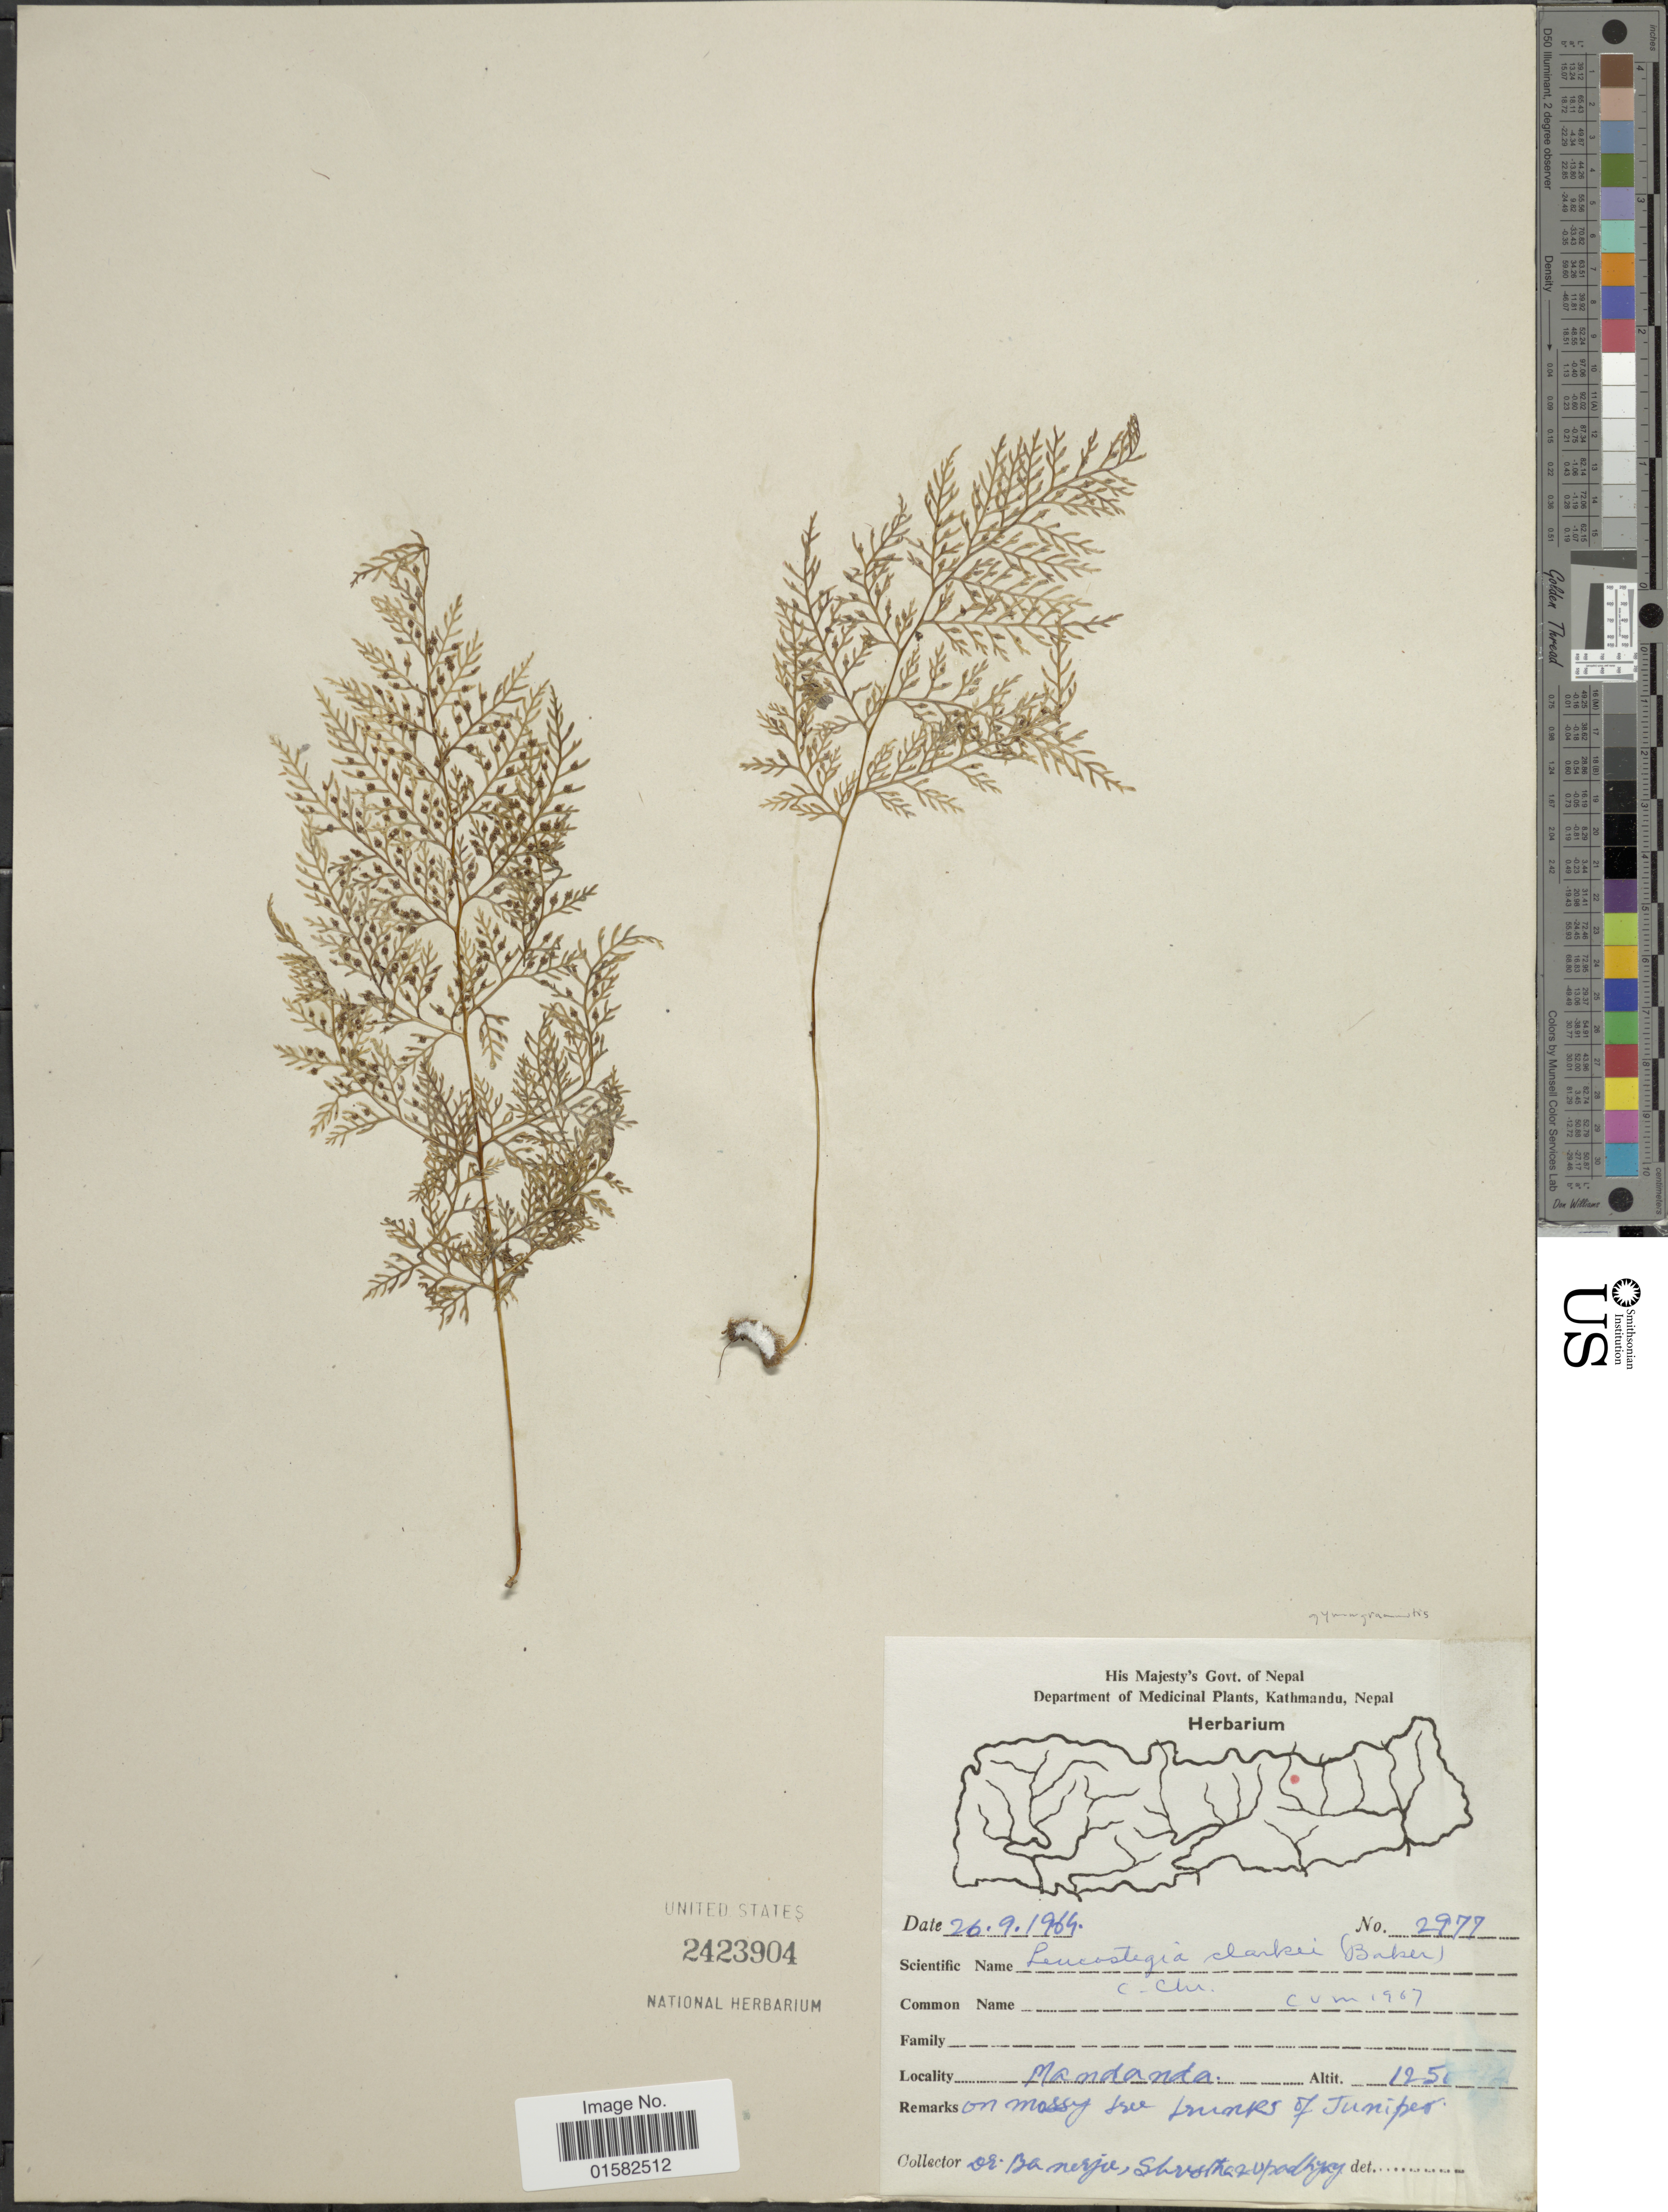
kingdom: Plantae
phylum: Tracheophyta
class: Polypodiopsida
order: Polypodiales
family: Davalliaceae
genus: Araiostegiella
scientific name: Araiostegiella hookeri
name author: (Bedd.) Fraser-Jenk.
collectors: -. Banerjee, -. Shrestha & Upadhyay, --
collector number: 2977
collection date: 1964-09-26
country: Nepal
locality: Mandanda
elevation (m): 381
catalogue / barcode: US 2423904